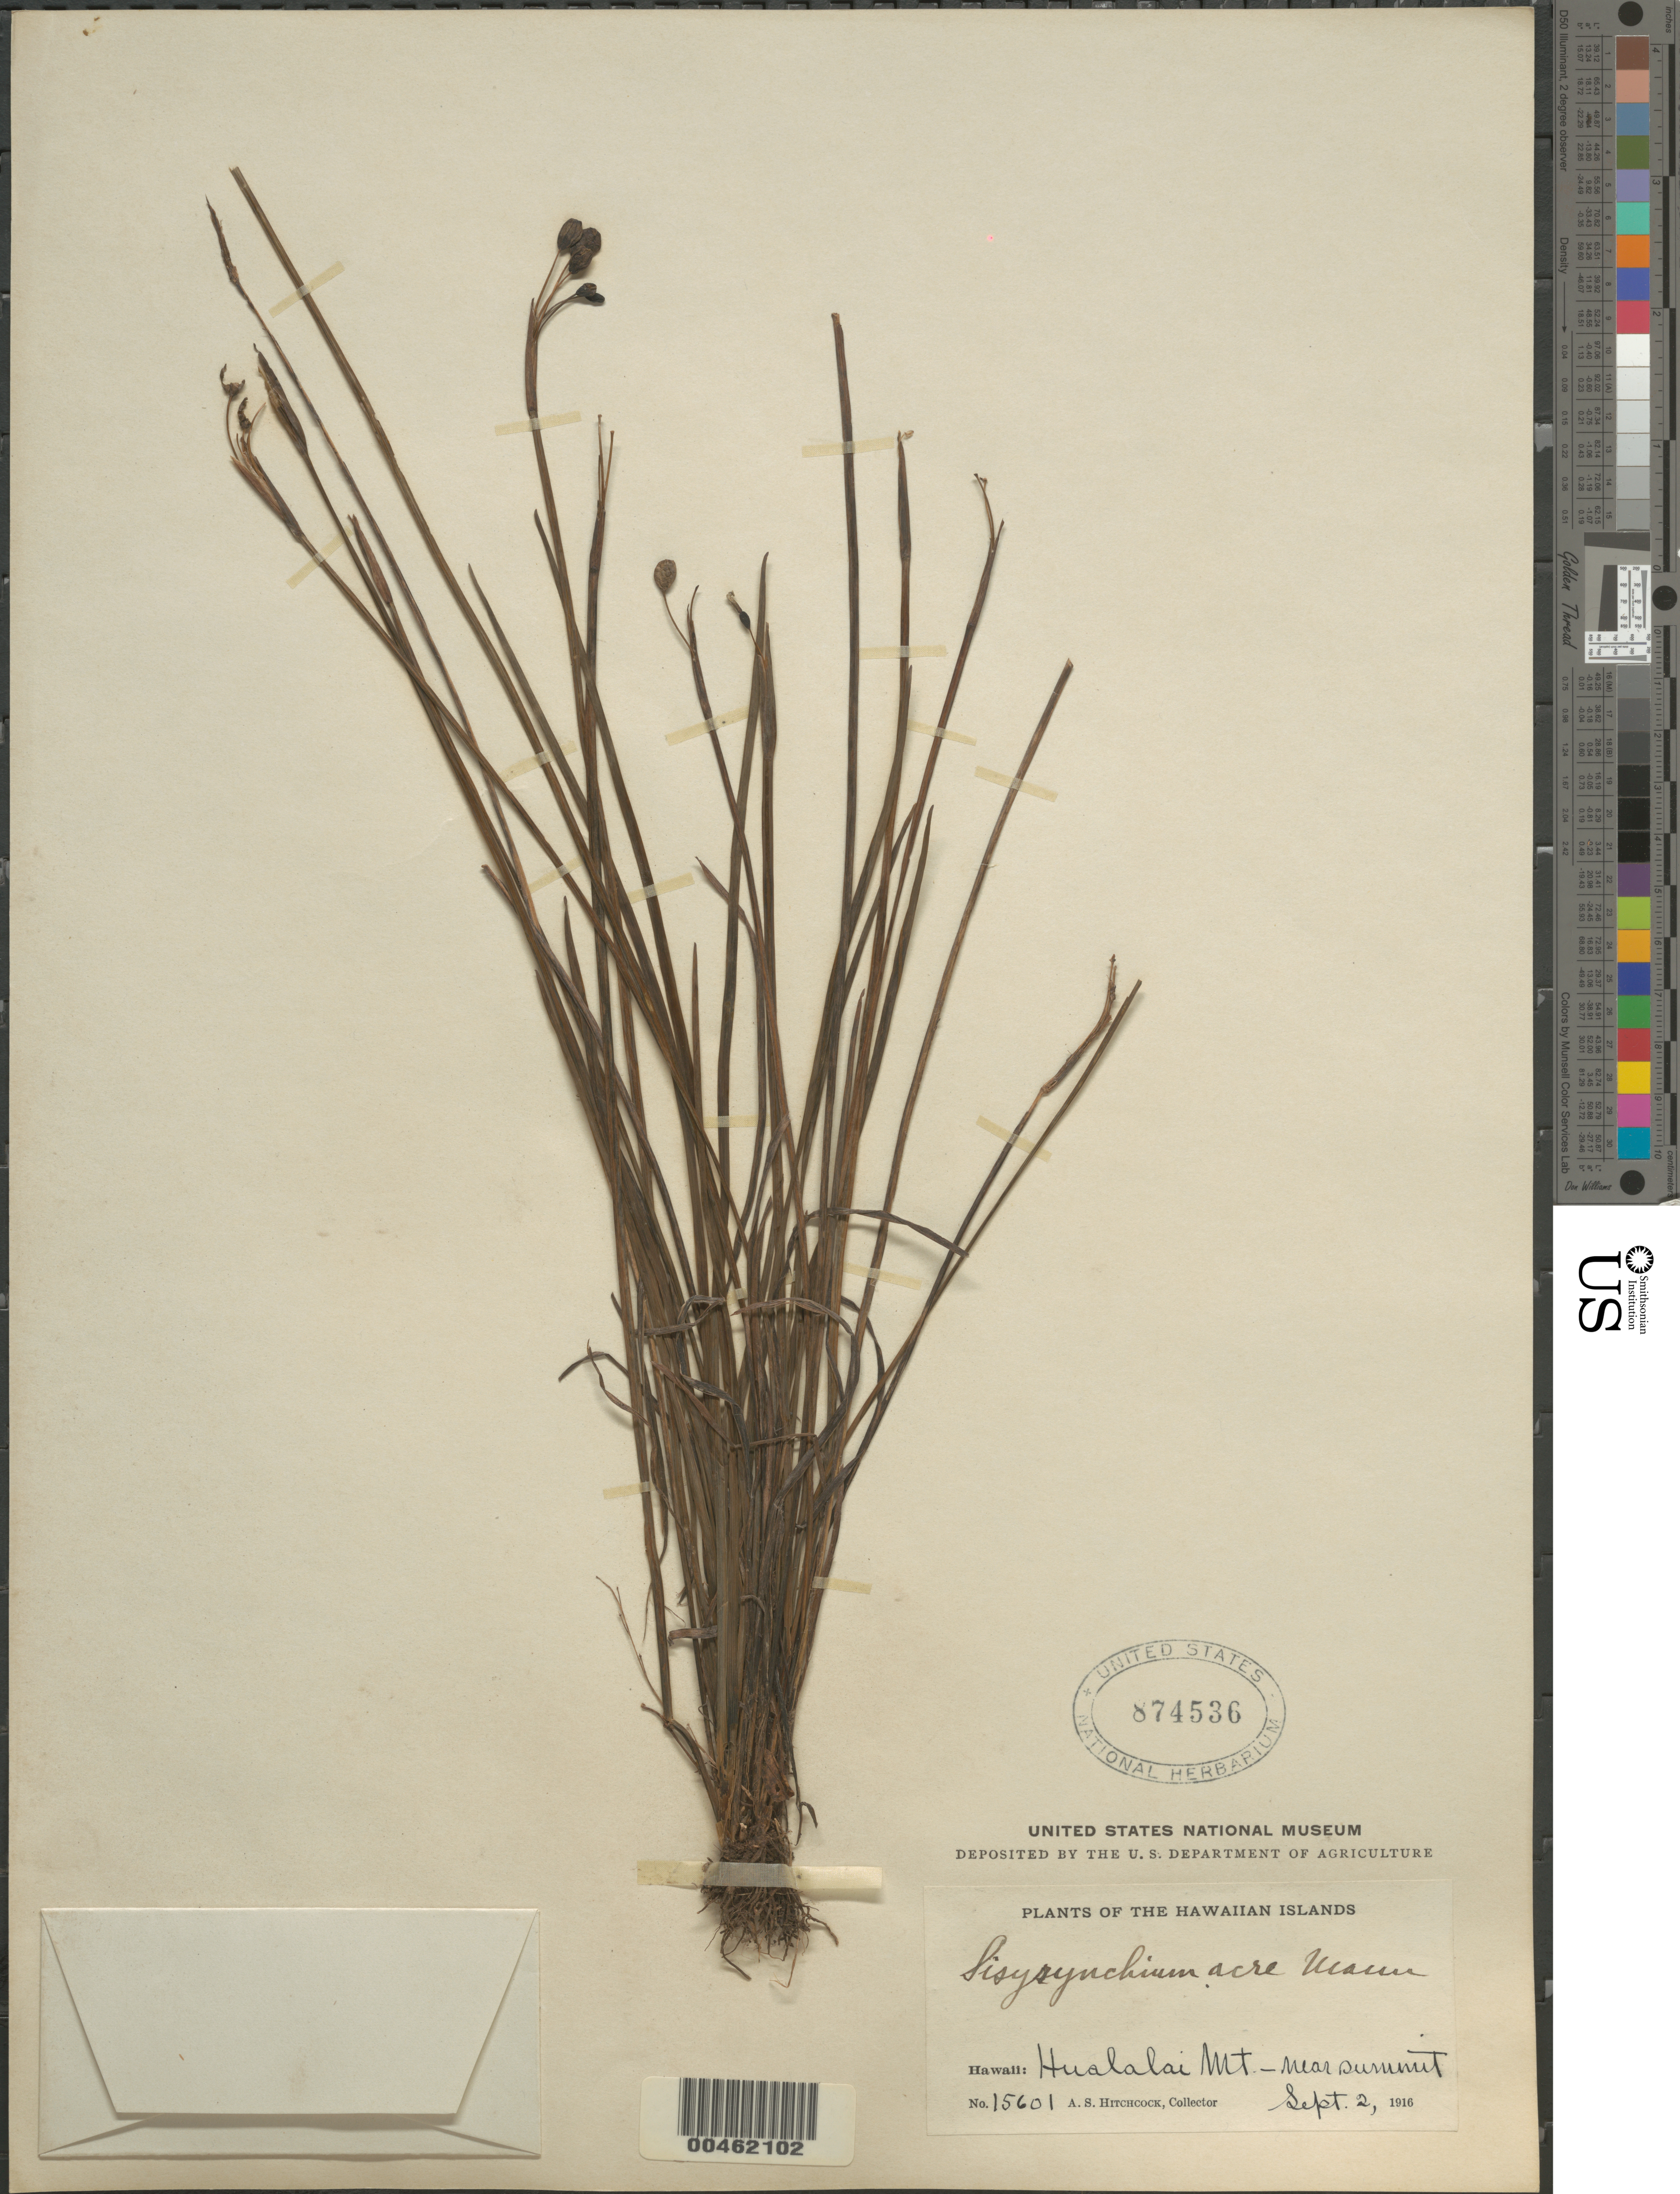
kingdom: Plantae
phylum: Tracheophyta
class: Liliopsida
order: Asparagales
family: Iridaceae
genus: Sisyrinchium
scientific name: Sisyrinchium acre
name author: H. Mann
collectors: A. S. Hitchcock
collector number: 15601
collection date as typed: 2 Sep 1916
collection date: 1916-09-02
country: United States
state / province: Hawaii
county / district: Hawaii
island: Hawaii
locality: Hualalai Mt., near summit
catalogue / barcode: US 874536